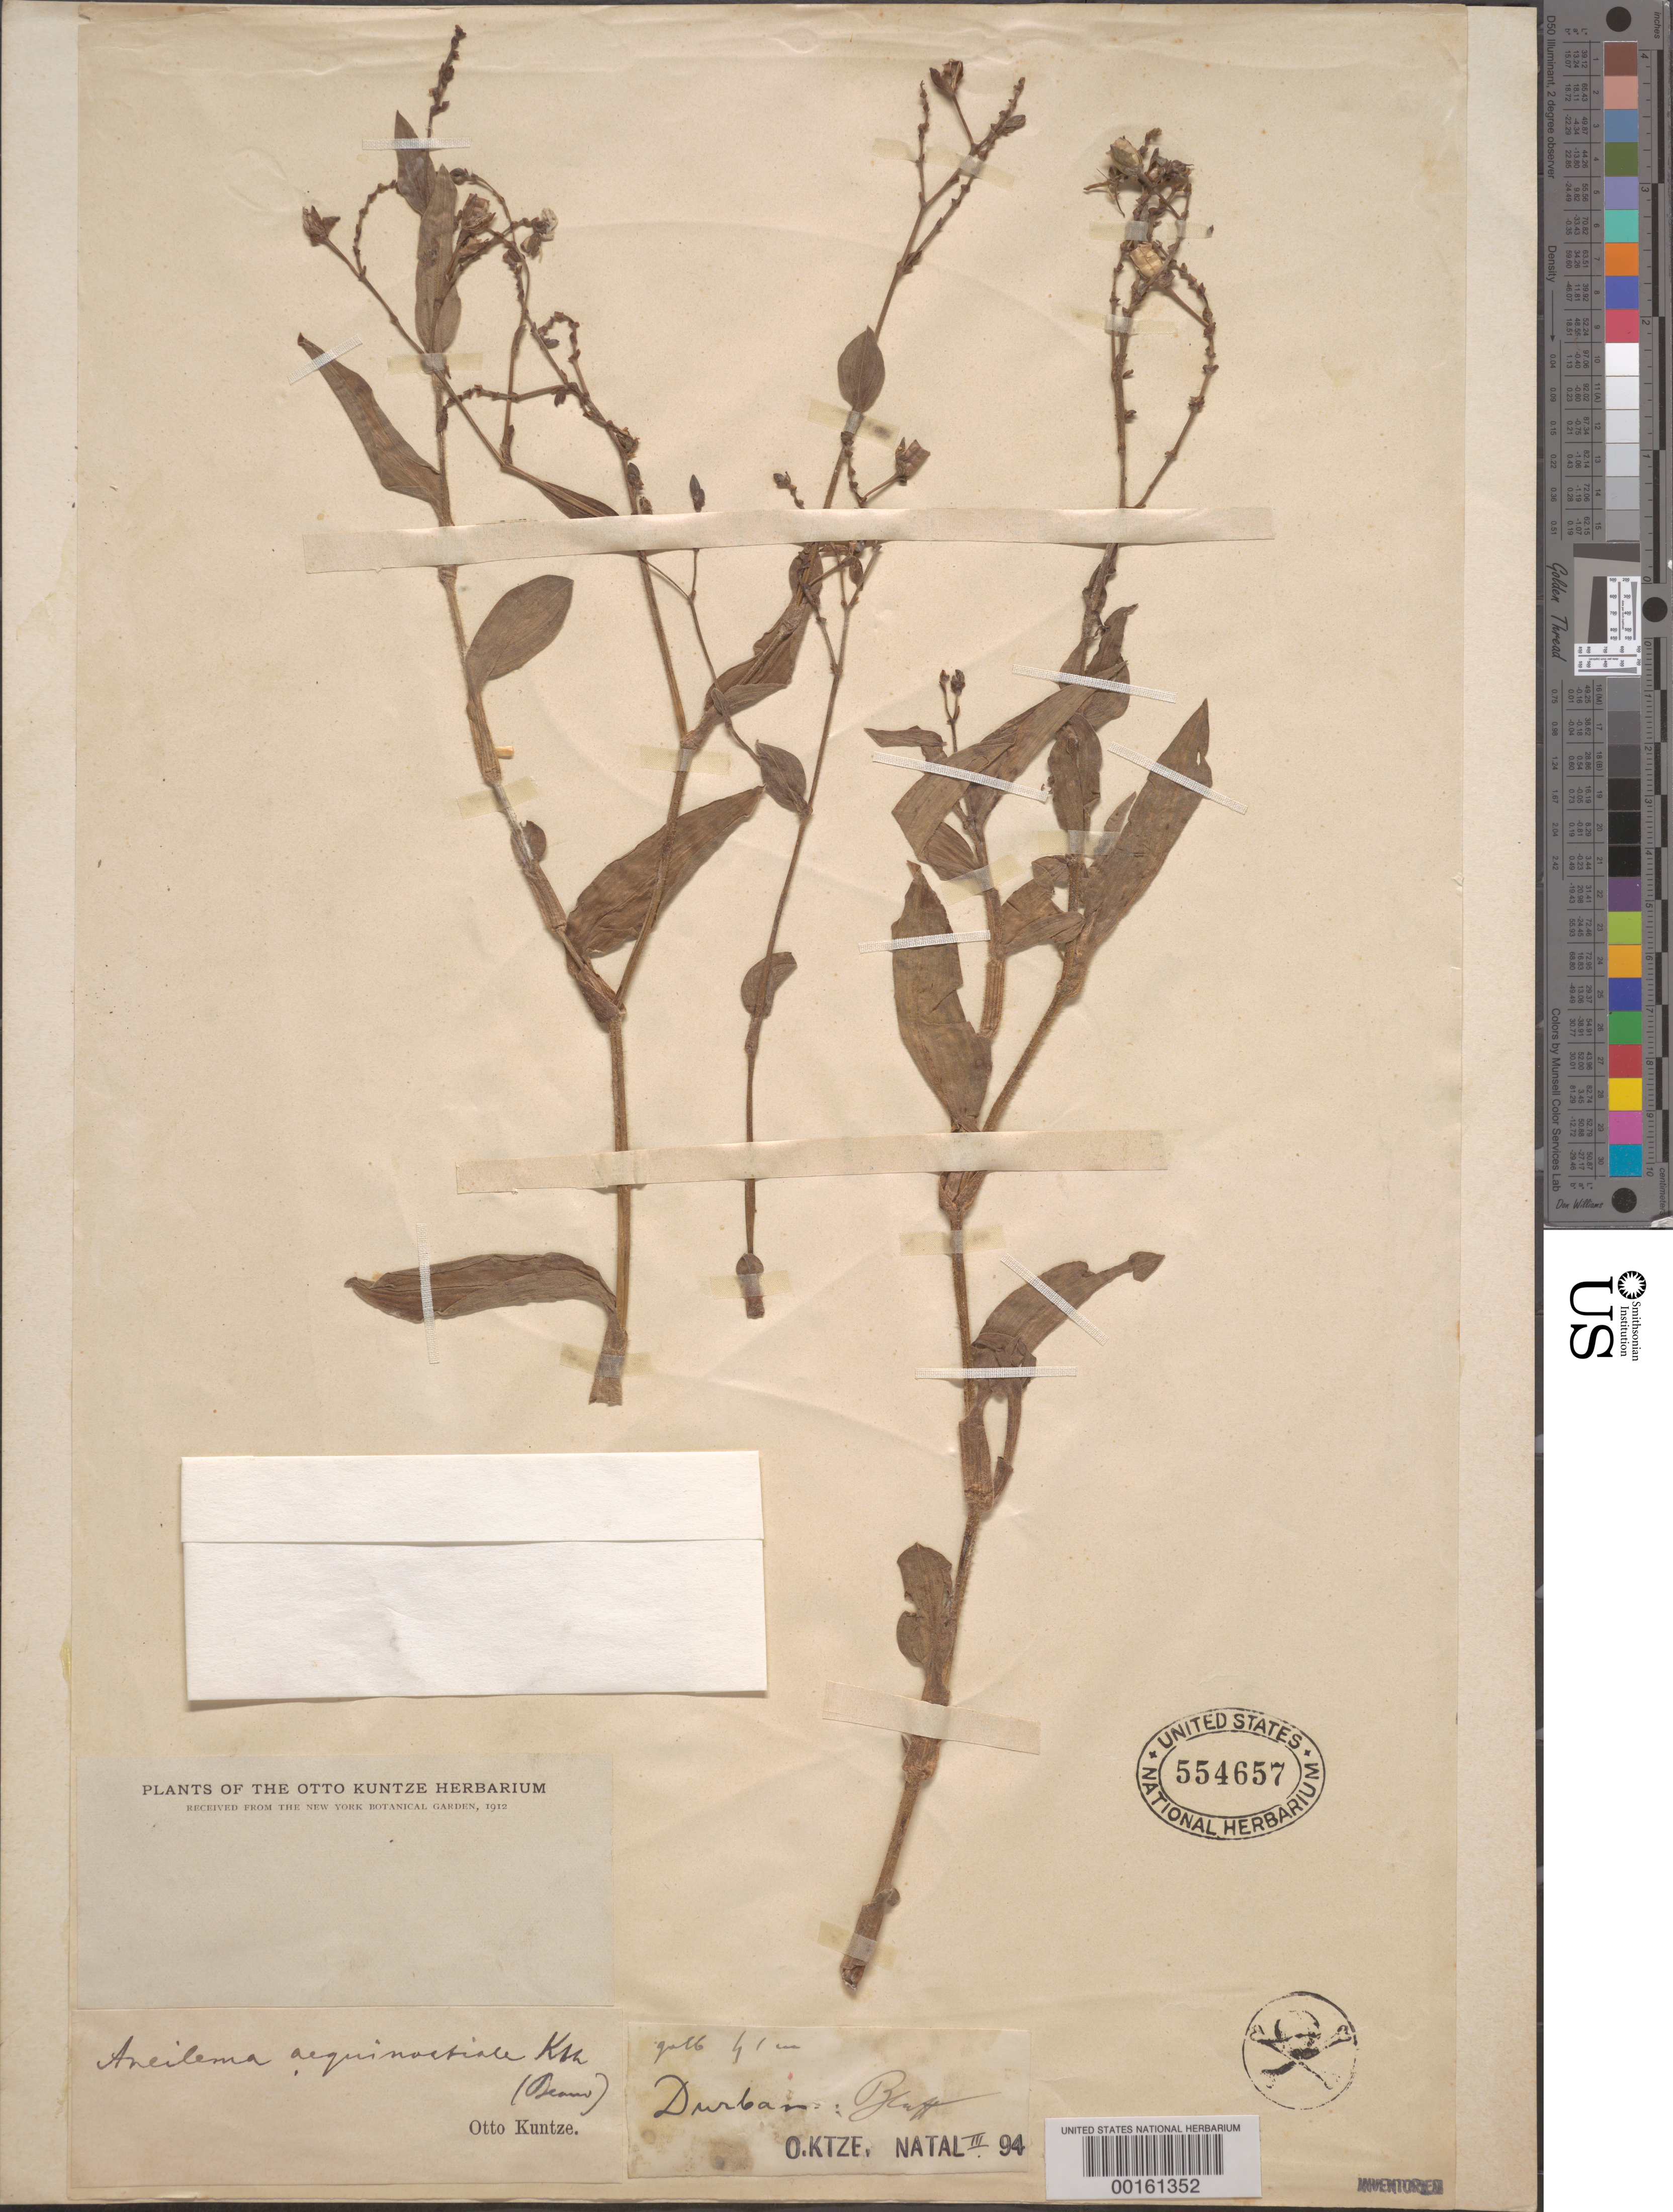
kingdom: Plantae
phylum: Tracheophyta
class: Liliopsida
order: Commelinales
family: Commelinaceae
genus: Aneilema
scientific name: Aneilema aequinoctiale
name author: (P. Beauv.) Loudon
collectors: C.E.O. Kuntze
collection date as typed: Mar 1894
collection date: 1894-03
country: South Africa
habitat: Bluff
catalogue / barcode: US 554657